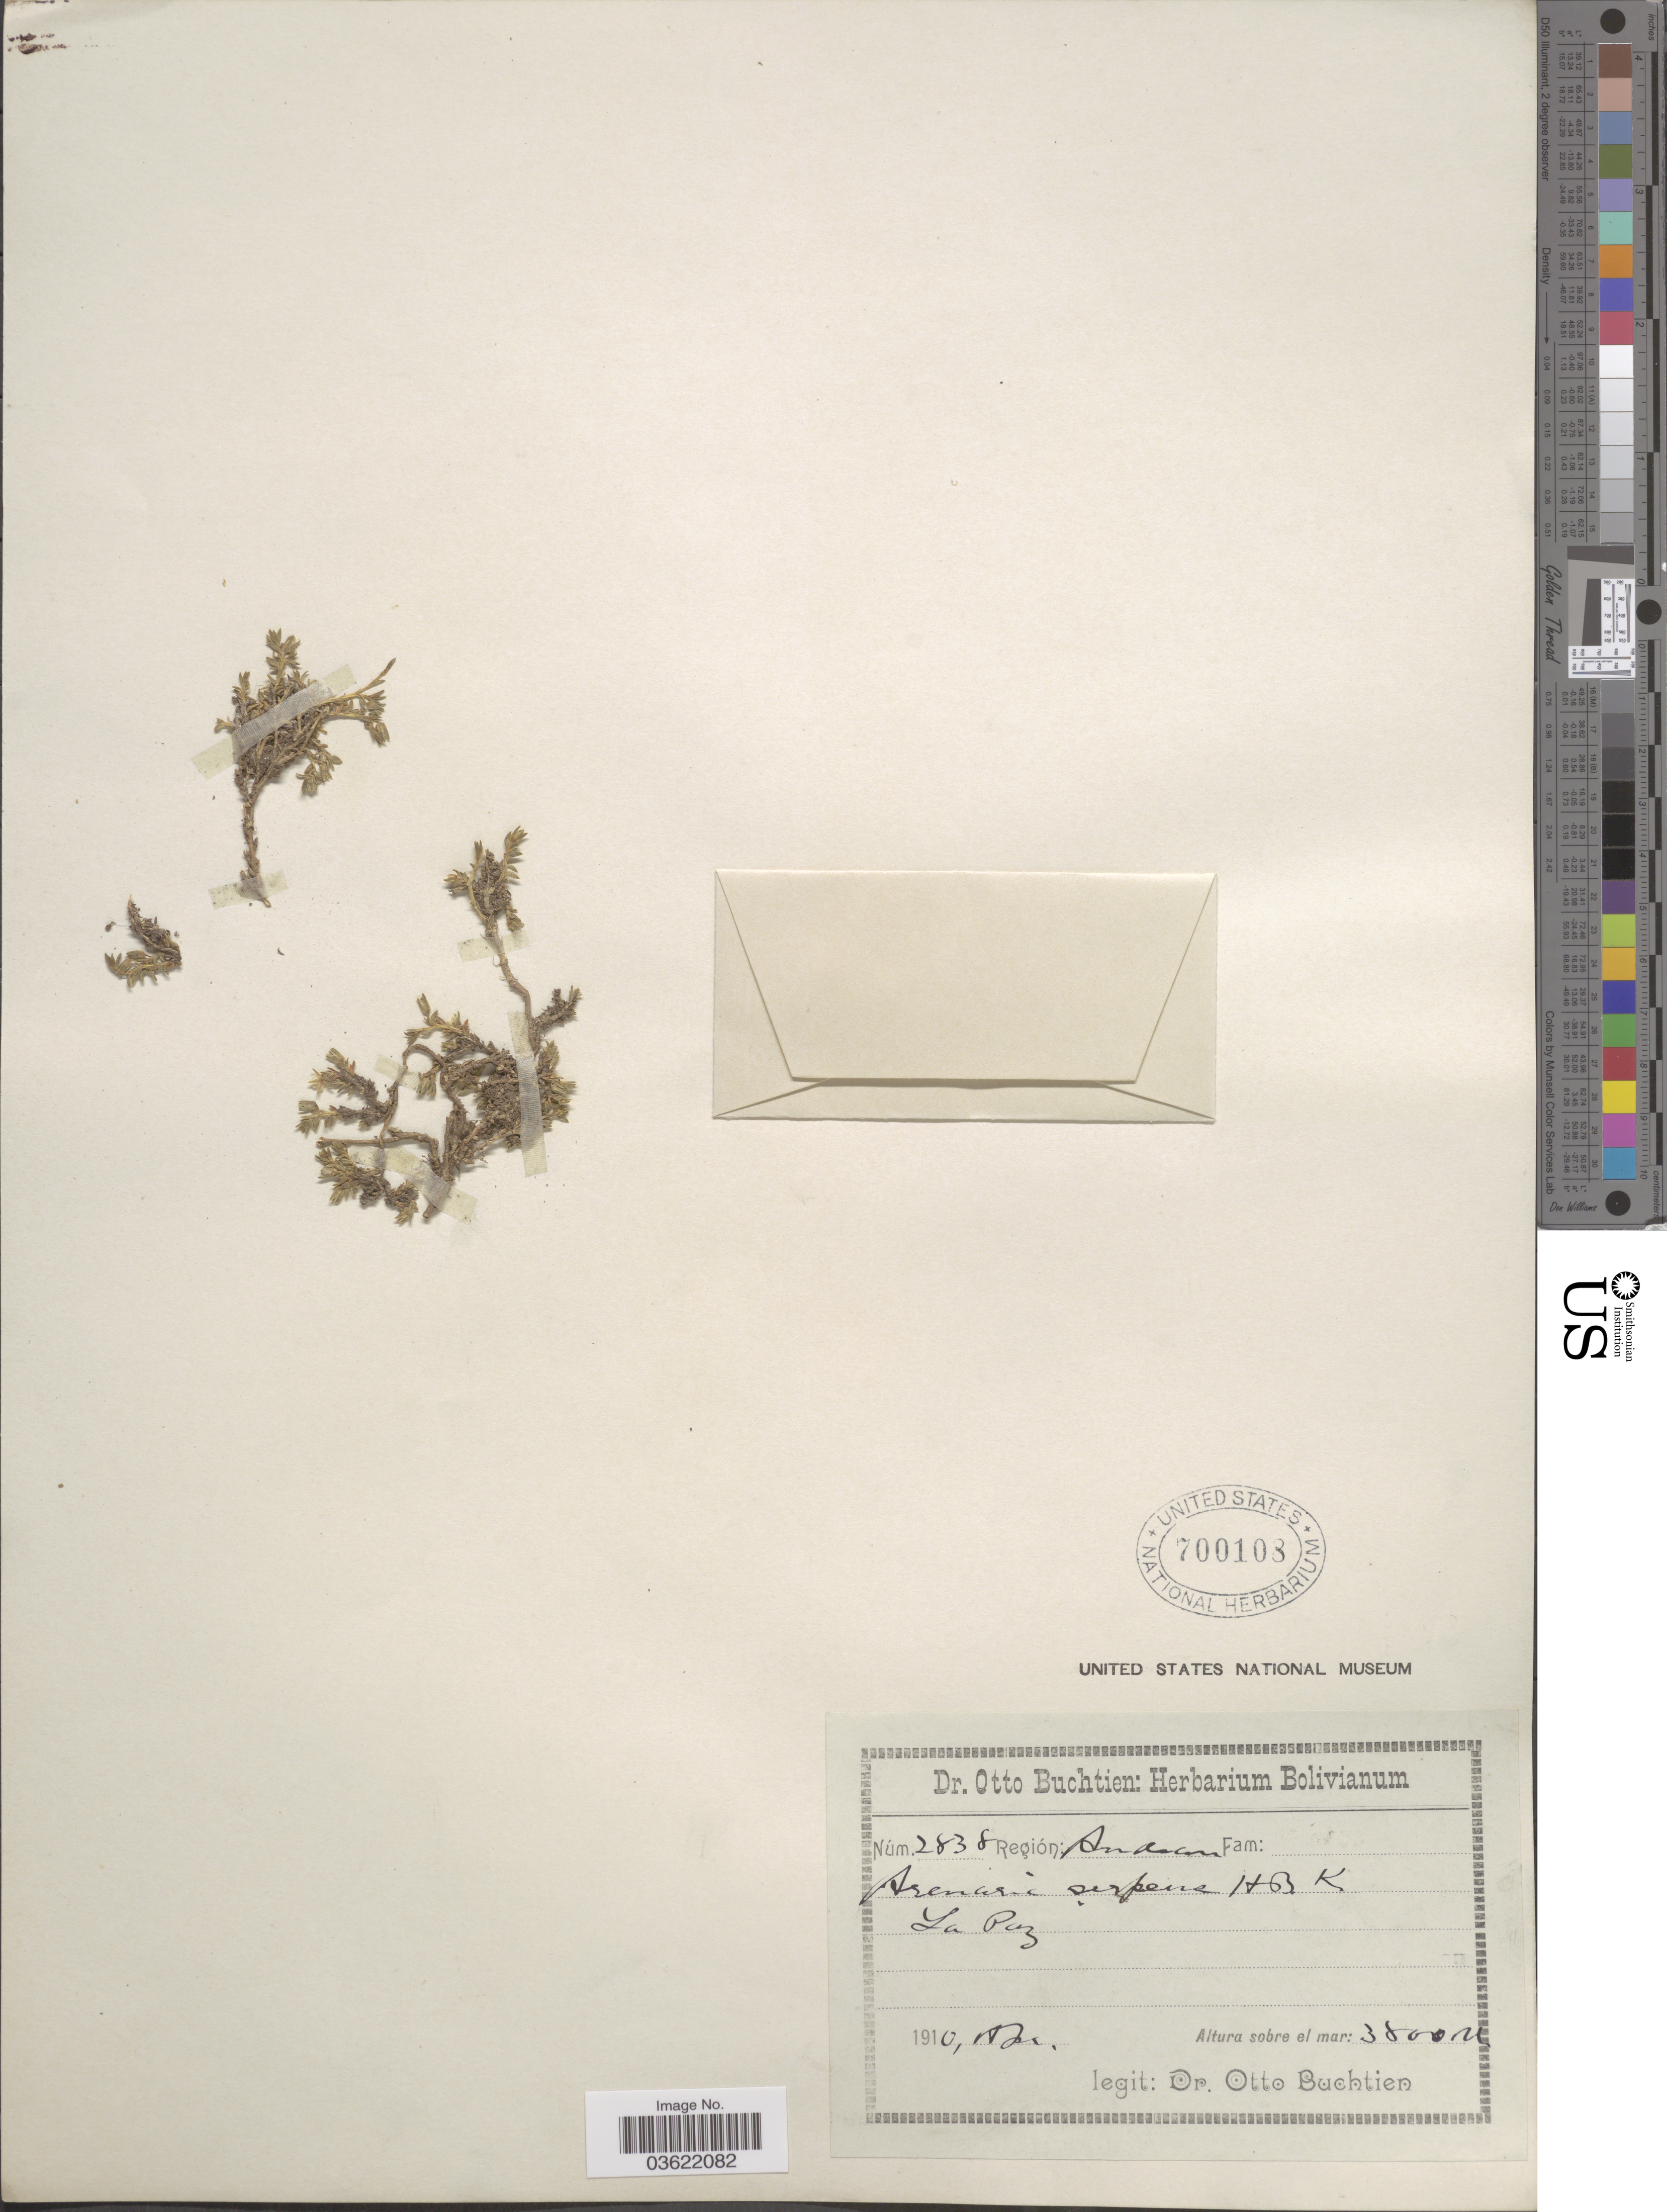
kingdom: Plantae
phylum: Tracheophyta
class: Magnoliopsida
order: Caryophyllales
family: Caryophyllaceae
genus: Arenaria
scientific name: Arenaria serpens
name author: Kunth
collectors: O. Buchtien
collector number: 2838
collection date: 1910-01-02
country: Bolivia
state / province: La Paz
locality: Región: Andina.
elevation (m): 3800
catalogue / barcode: US 700108